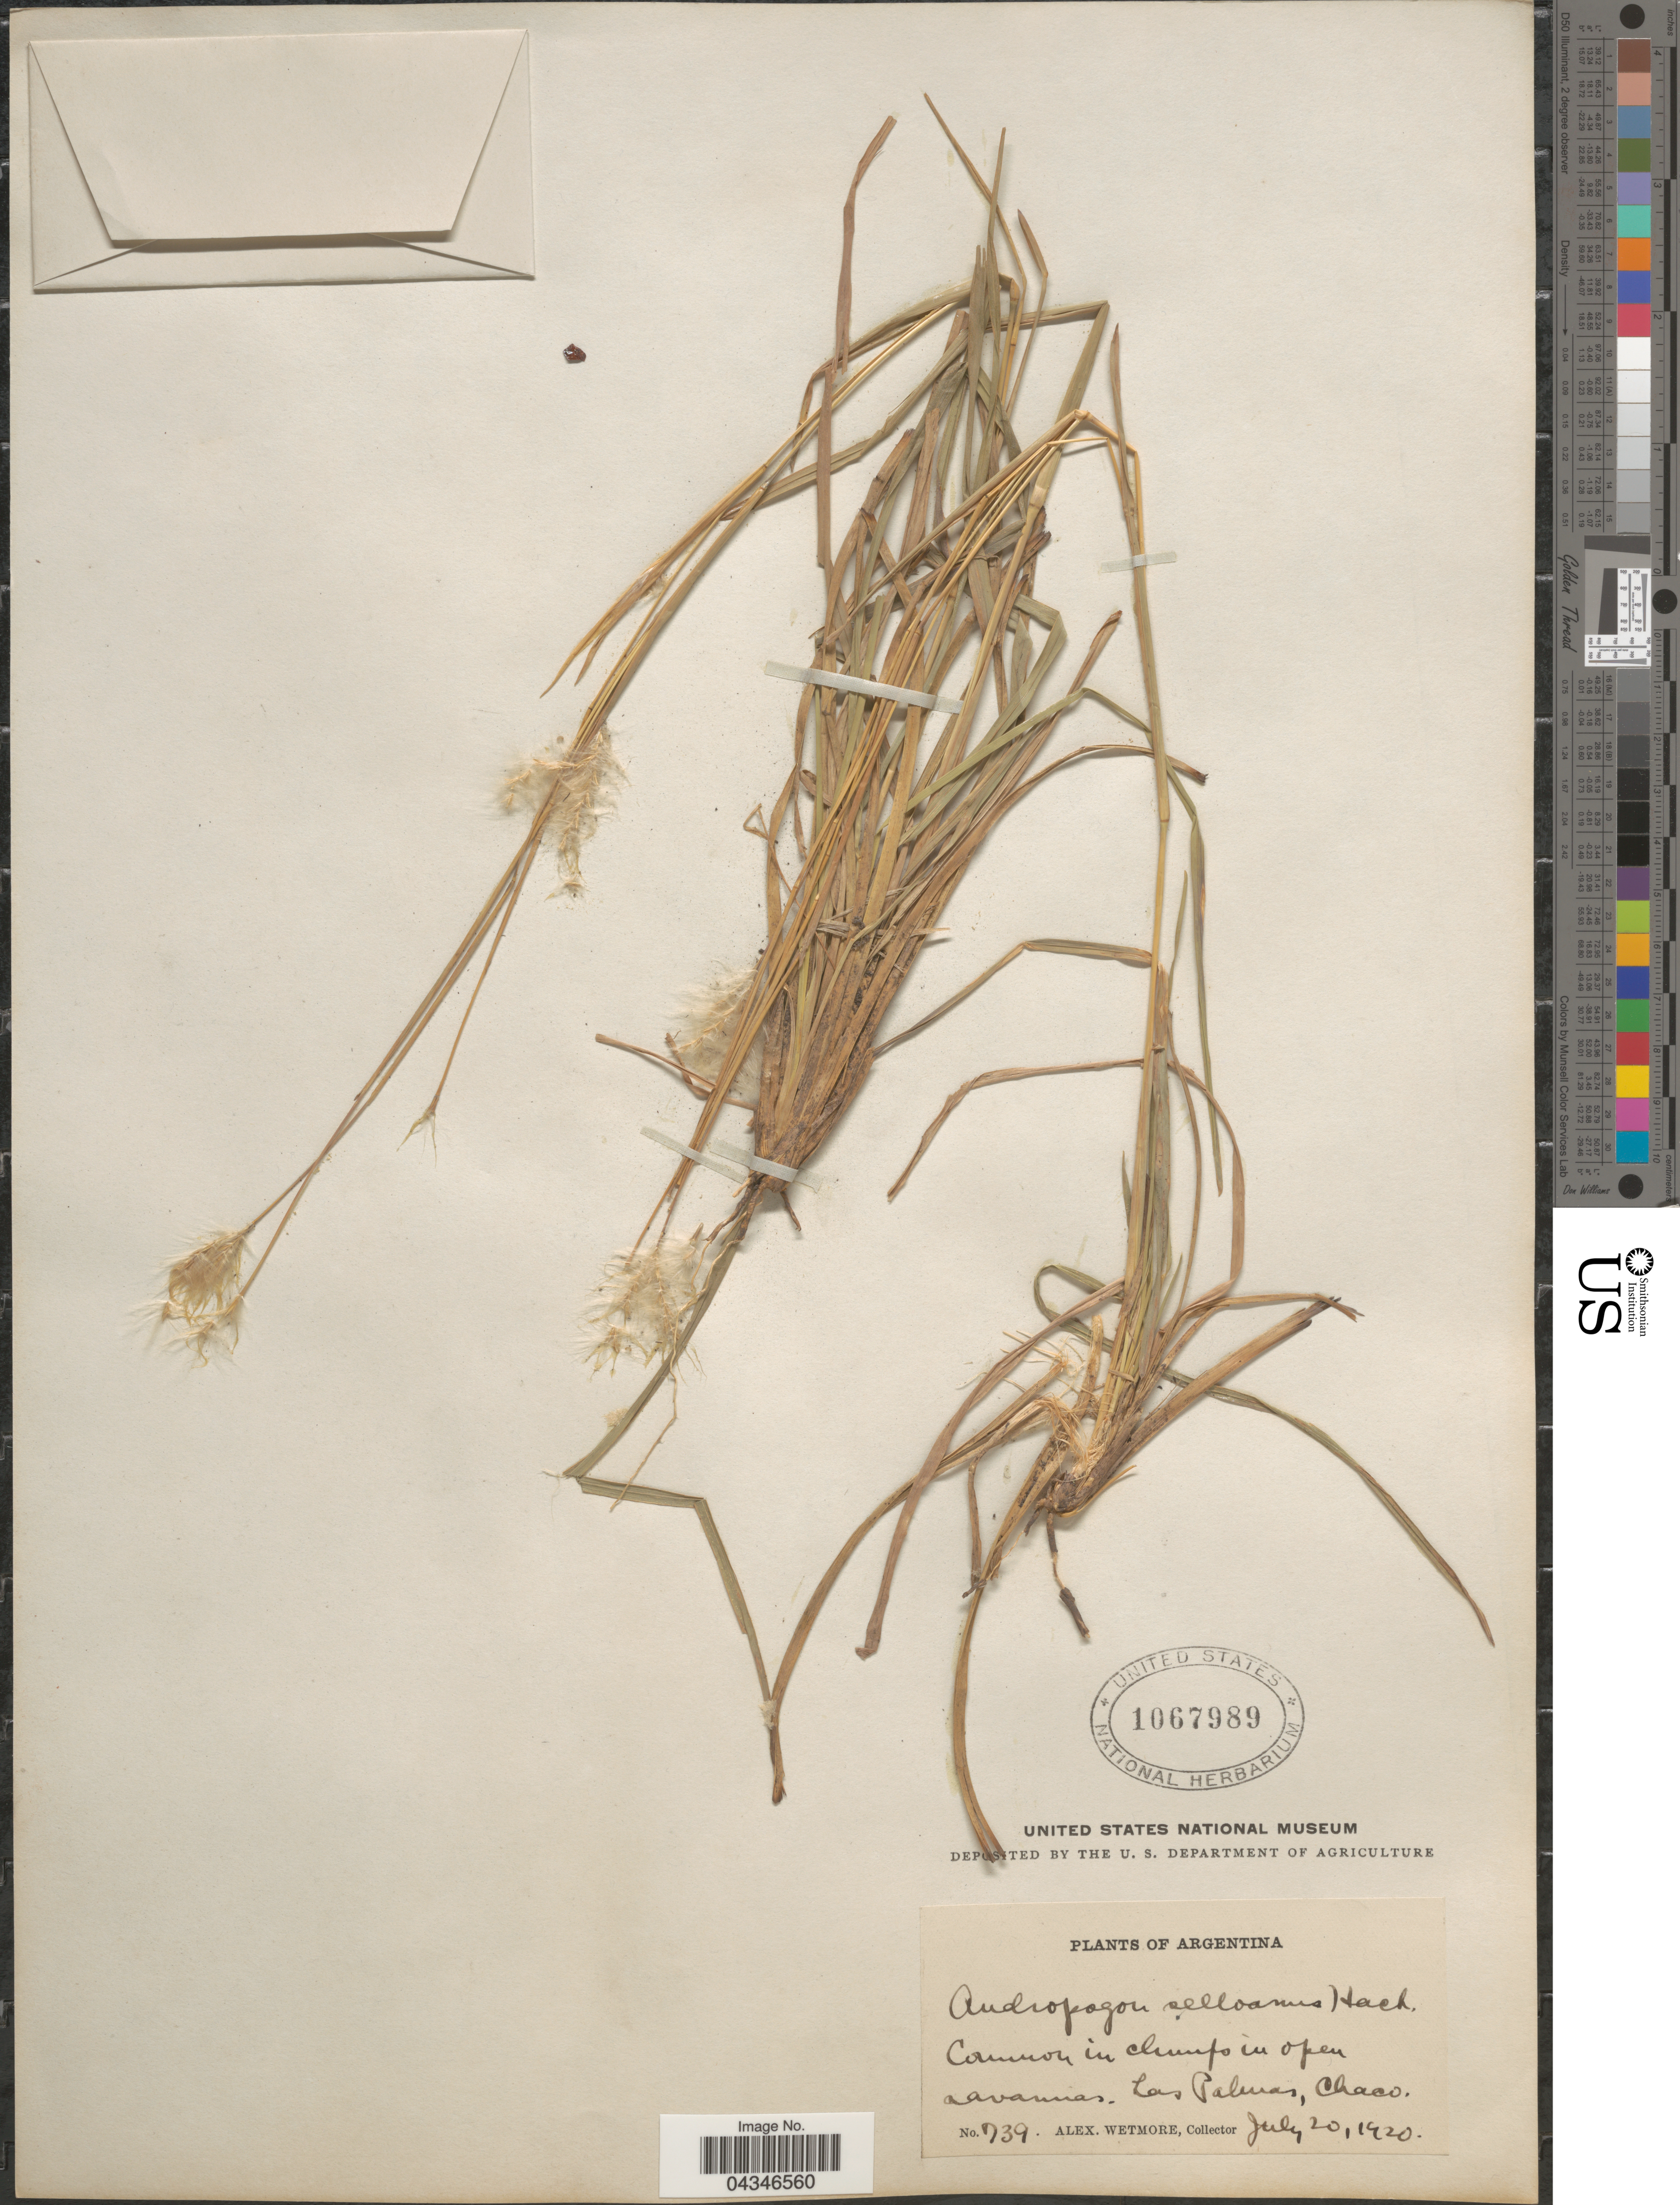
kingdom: Plantae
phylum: Tracheophyta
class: Liliopsida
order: Poales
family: Poaceae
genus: Andropogon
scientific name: Andropogon selloanus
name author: (Hack.) Hack.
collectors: A. Wetmore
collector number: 739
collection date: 1920-07-20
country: Argentina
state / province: Chaco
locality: Las Palmas.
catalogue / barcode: US 1067989